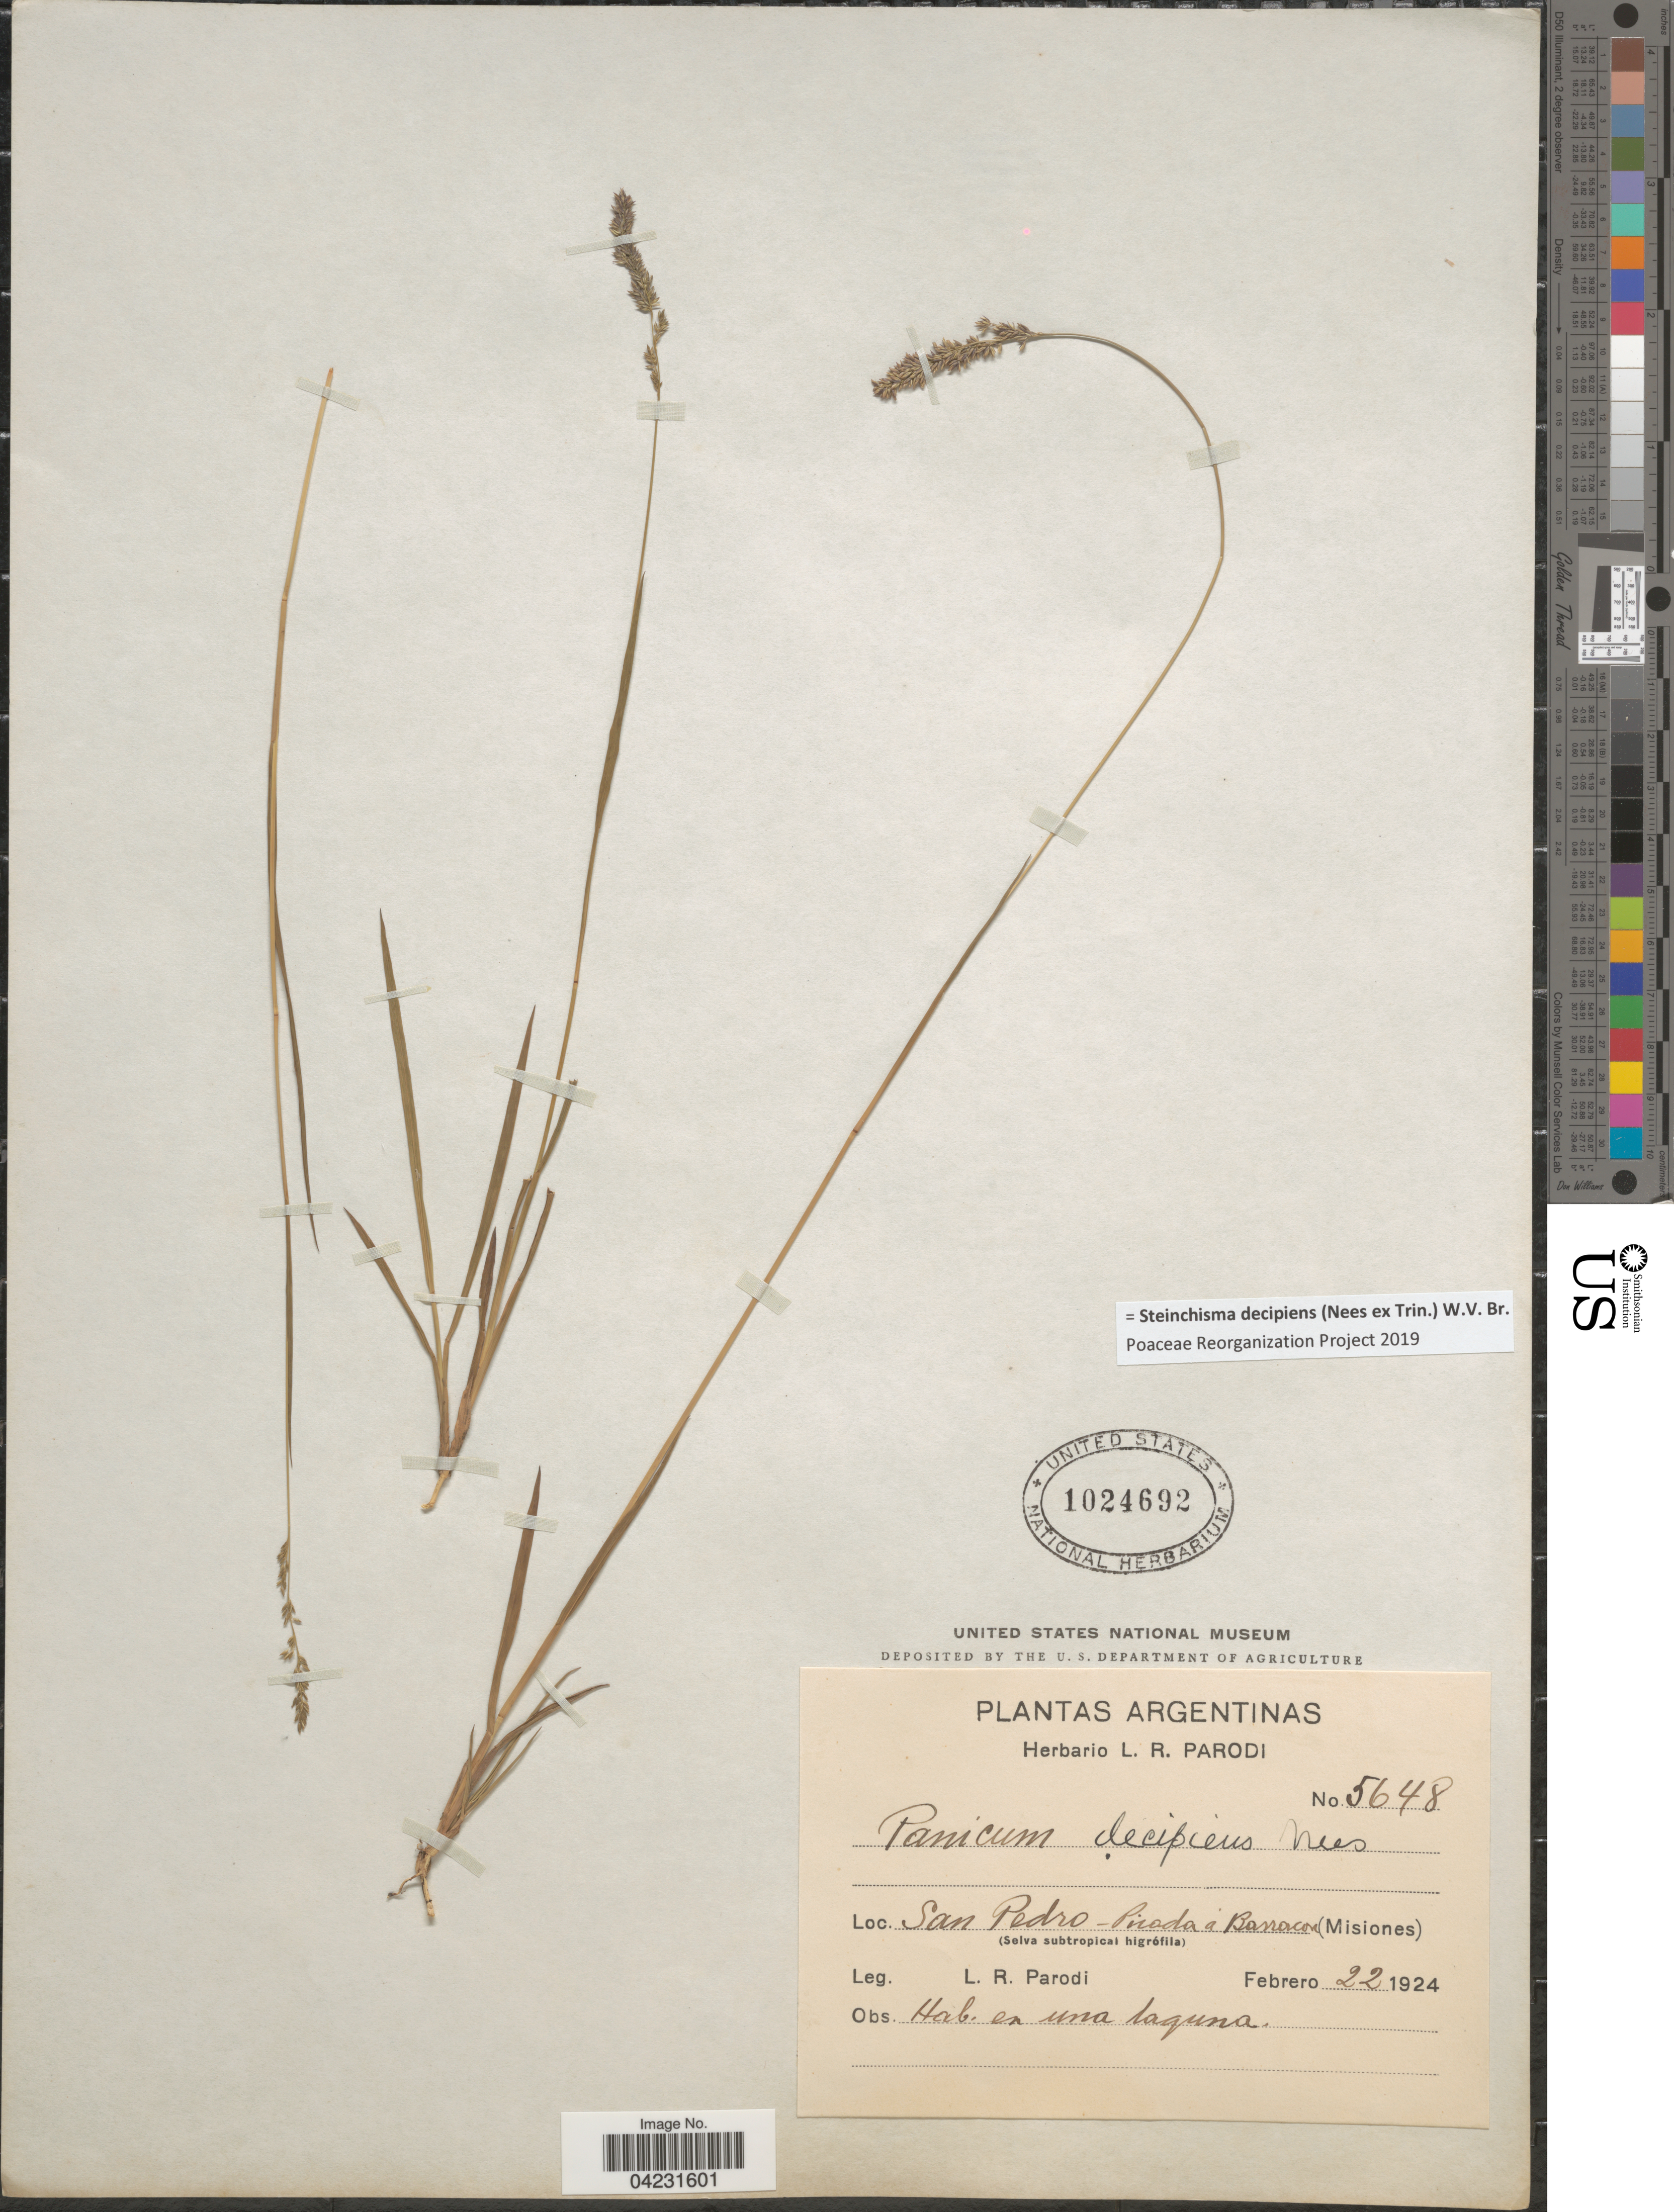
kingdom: Plantae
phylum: Tracheophyta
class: Liliopsida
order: Poales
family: Poaceae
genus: Steinchisma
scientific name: Steinchisma decipiens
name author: (Nees ex Trin.) W.V. Br.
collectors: L. R. Parodi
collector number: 5648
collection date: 1924-02-22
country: Argentina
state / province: Misiones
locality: San Pedro - Pirada a Barracoa.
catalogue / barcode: US 1024692